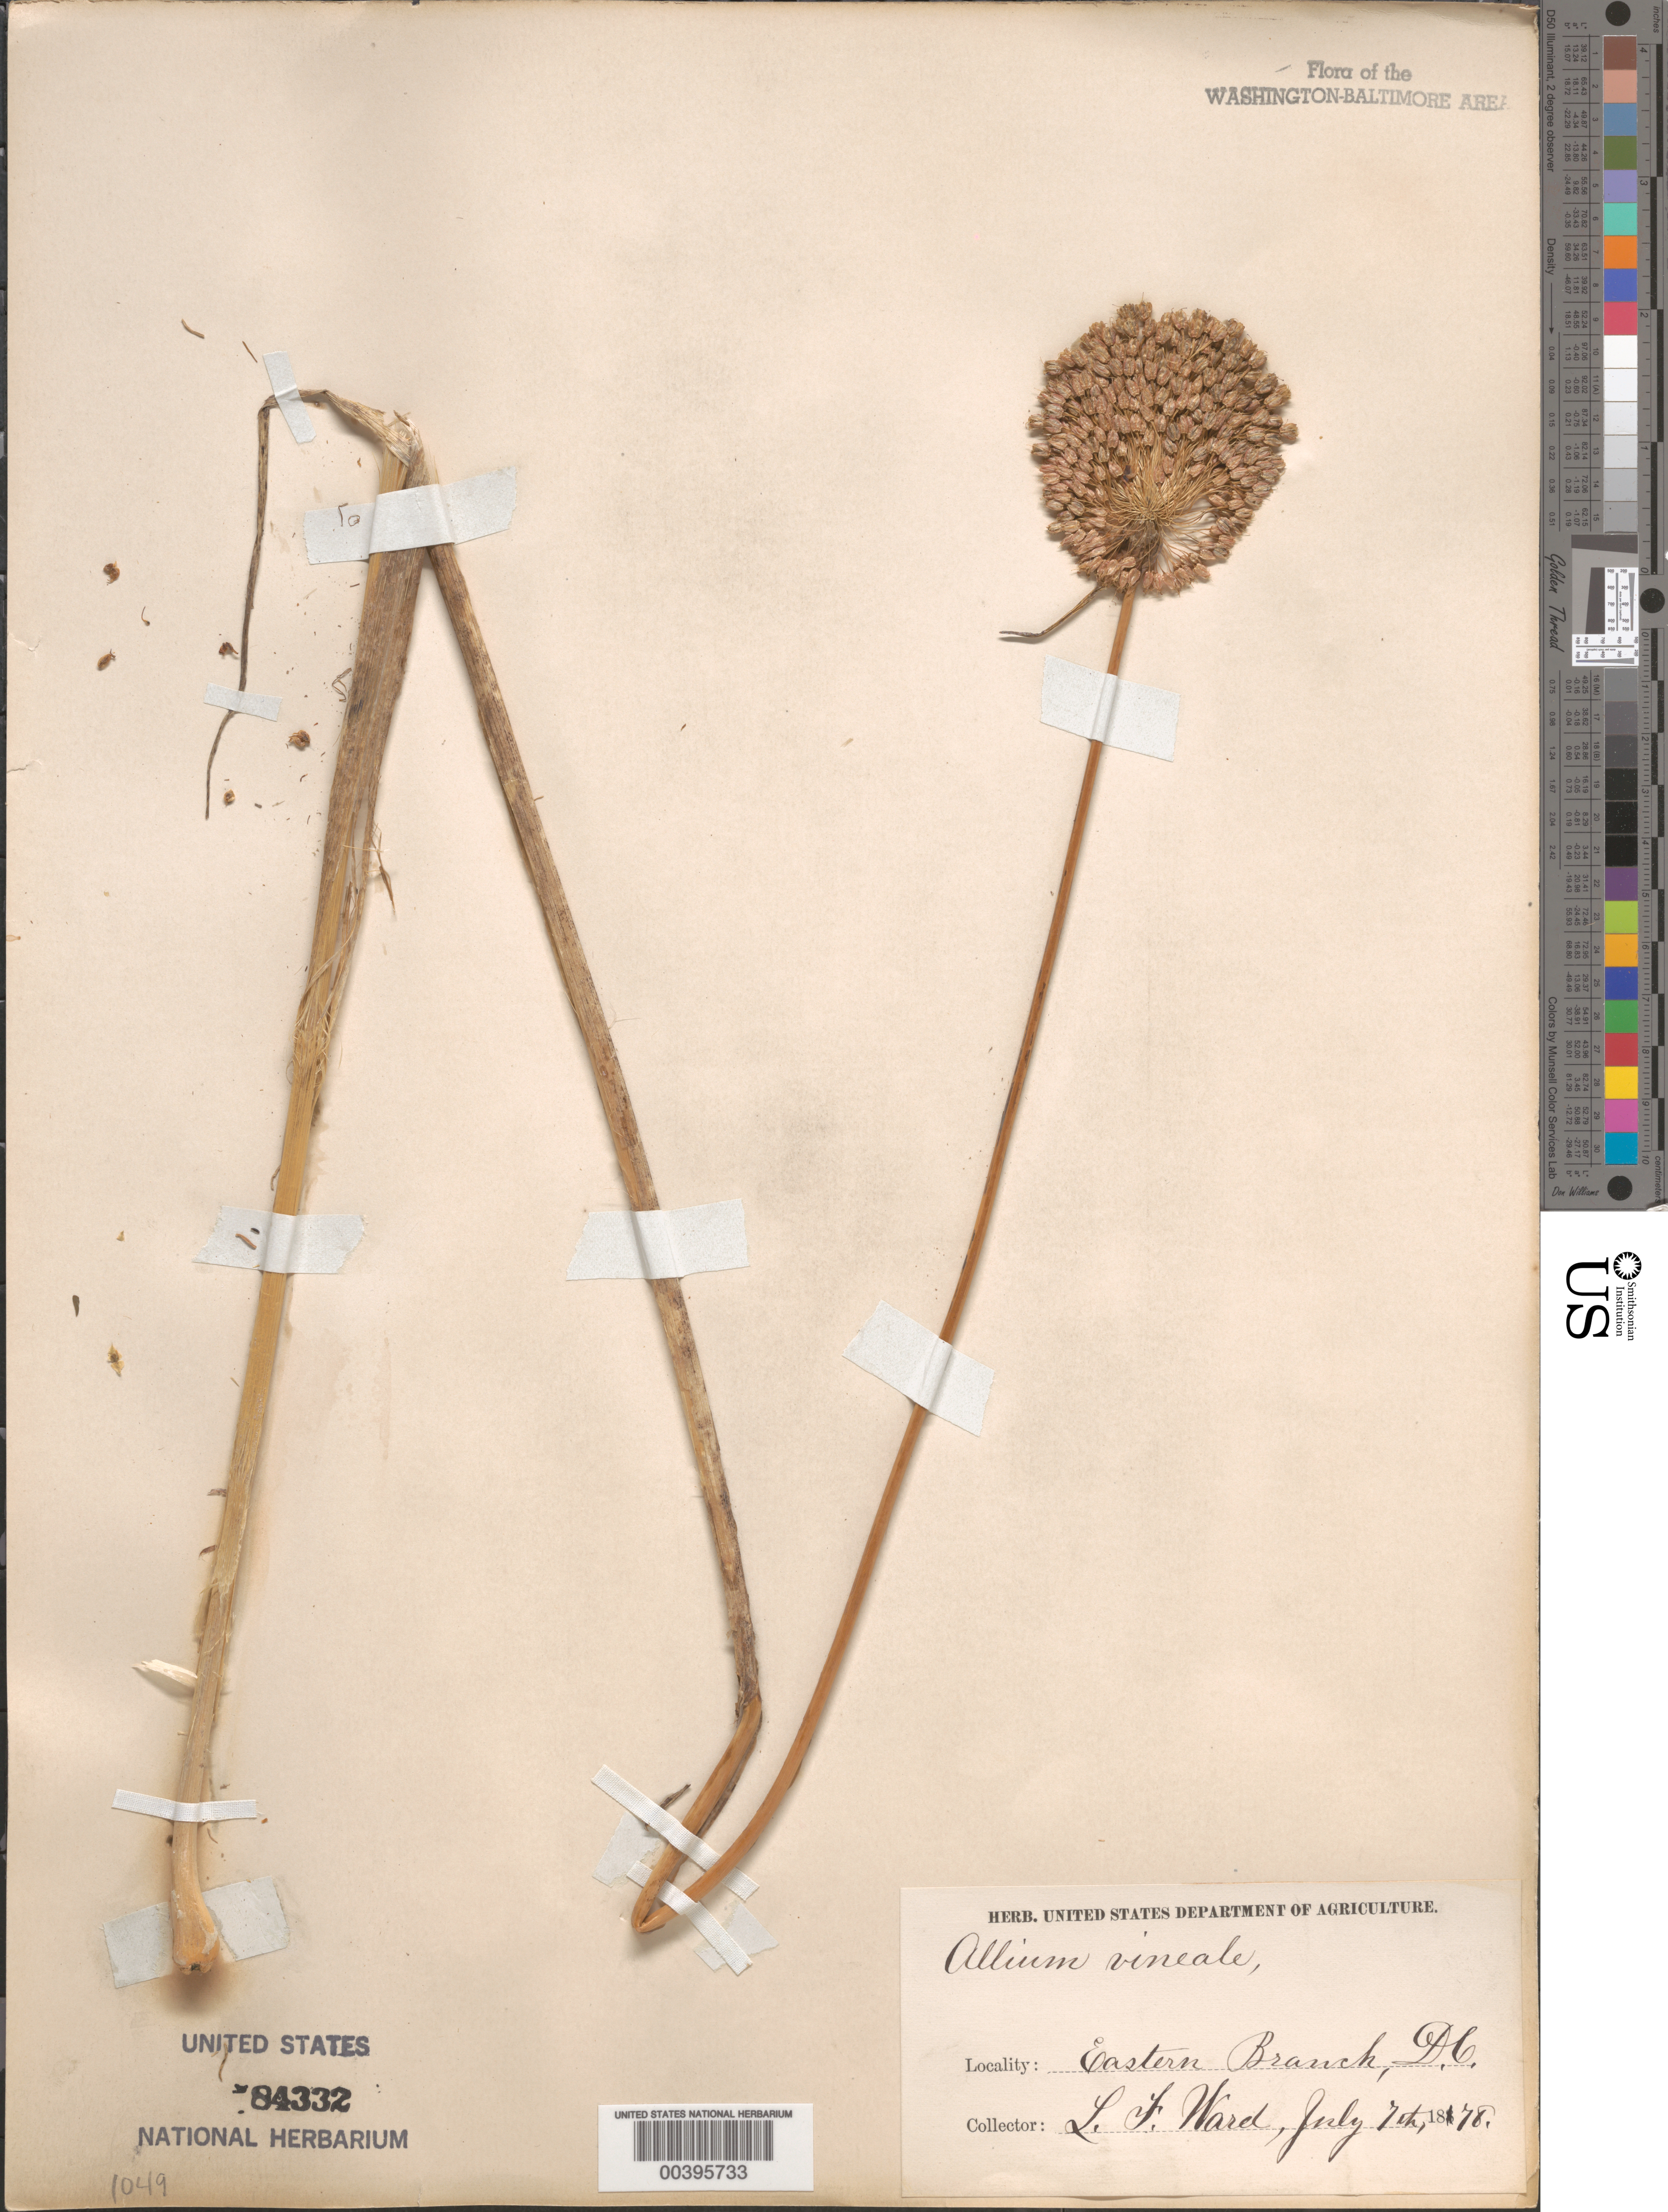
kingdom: Plantae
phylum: Tracheophyta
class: Liliopsida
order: Asparagales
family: Amaryllidaceae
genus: Allium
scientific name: Allium vineale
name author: L.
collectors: L. F. Ward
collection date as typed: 07 Jul 1878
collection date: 1878-07-07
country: United States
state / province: District of Columbia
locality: Eastern Branch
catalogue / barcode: US 84332